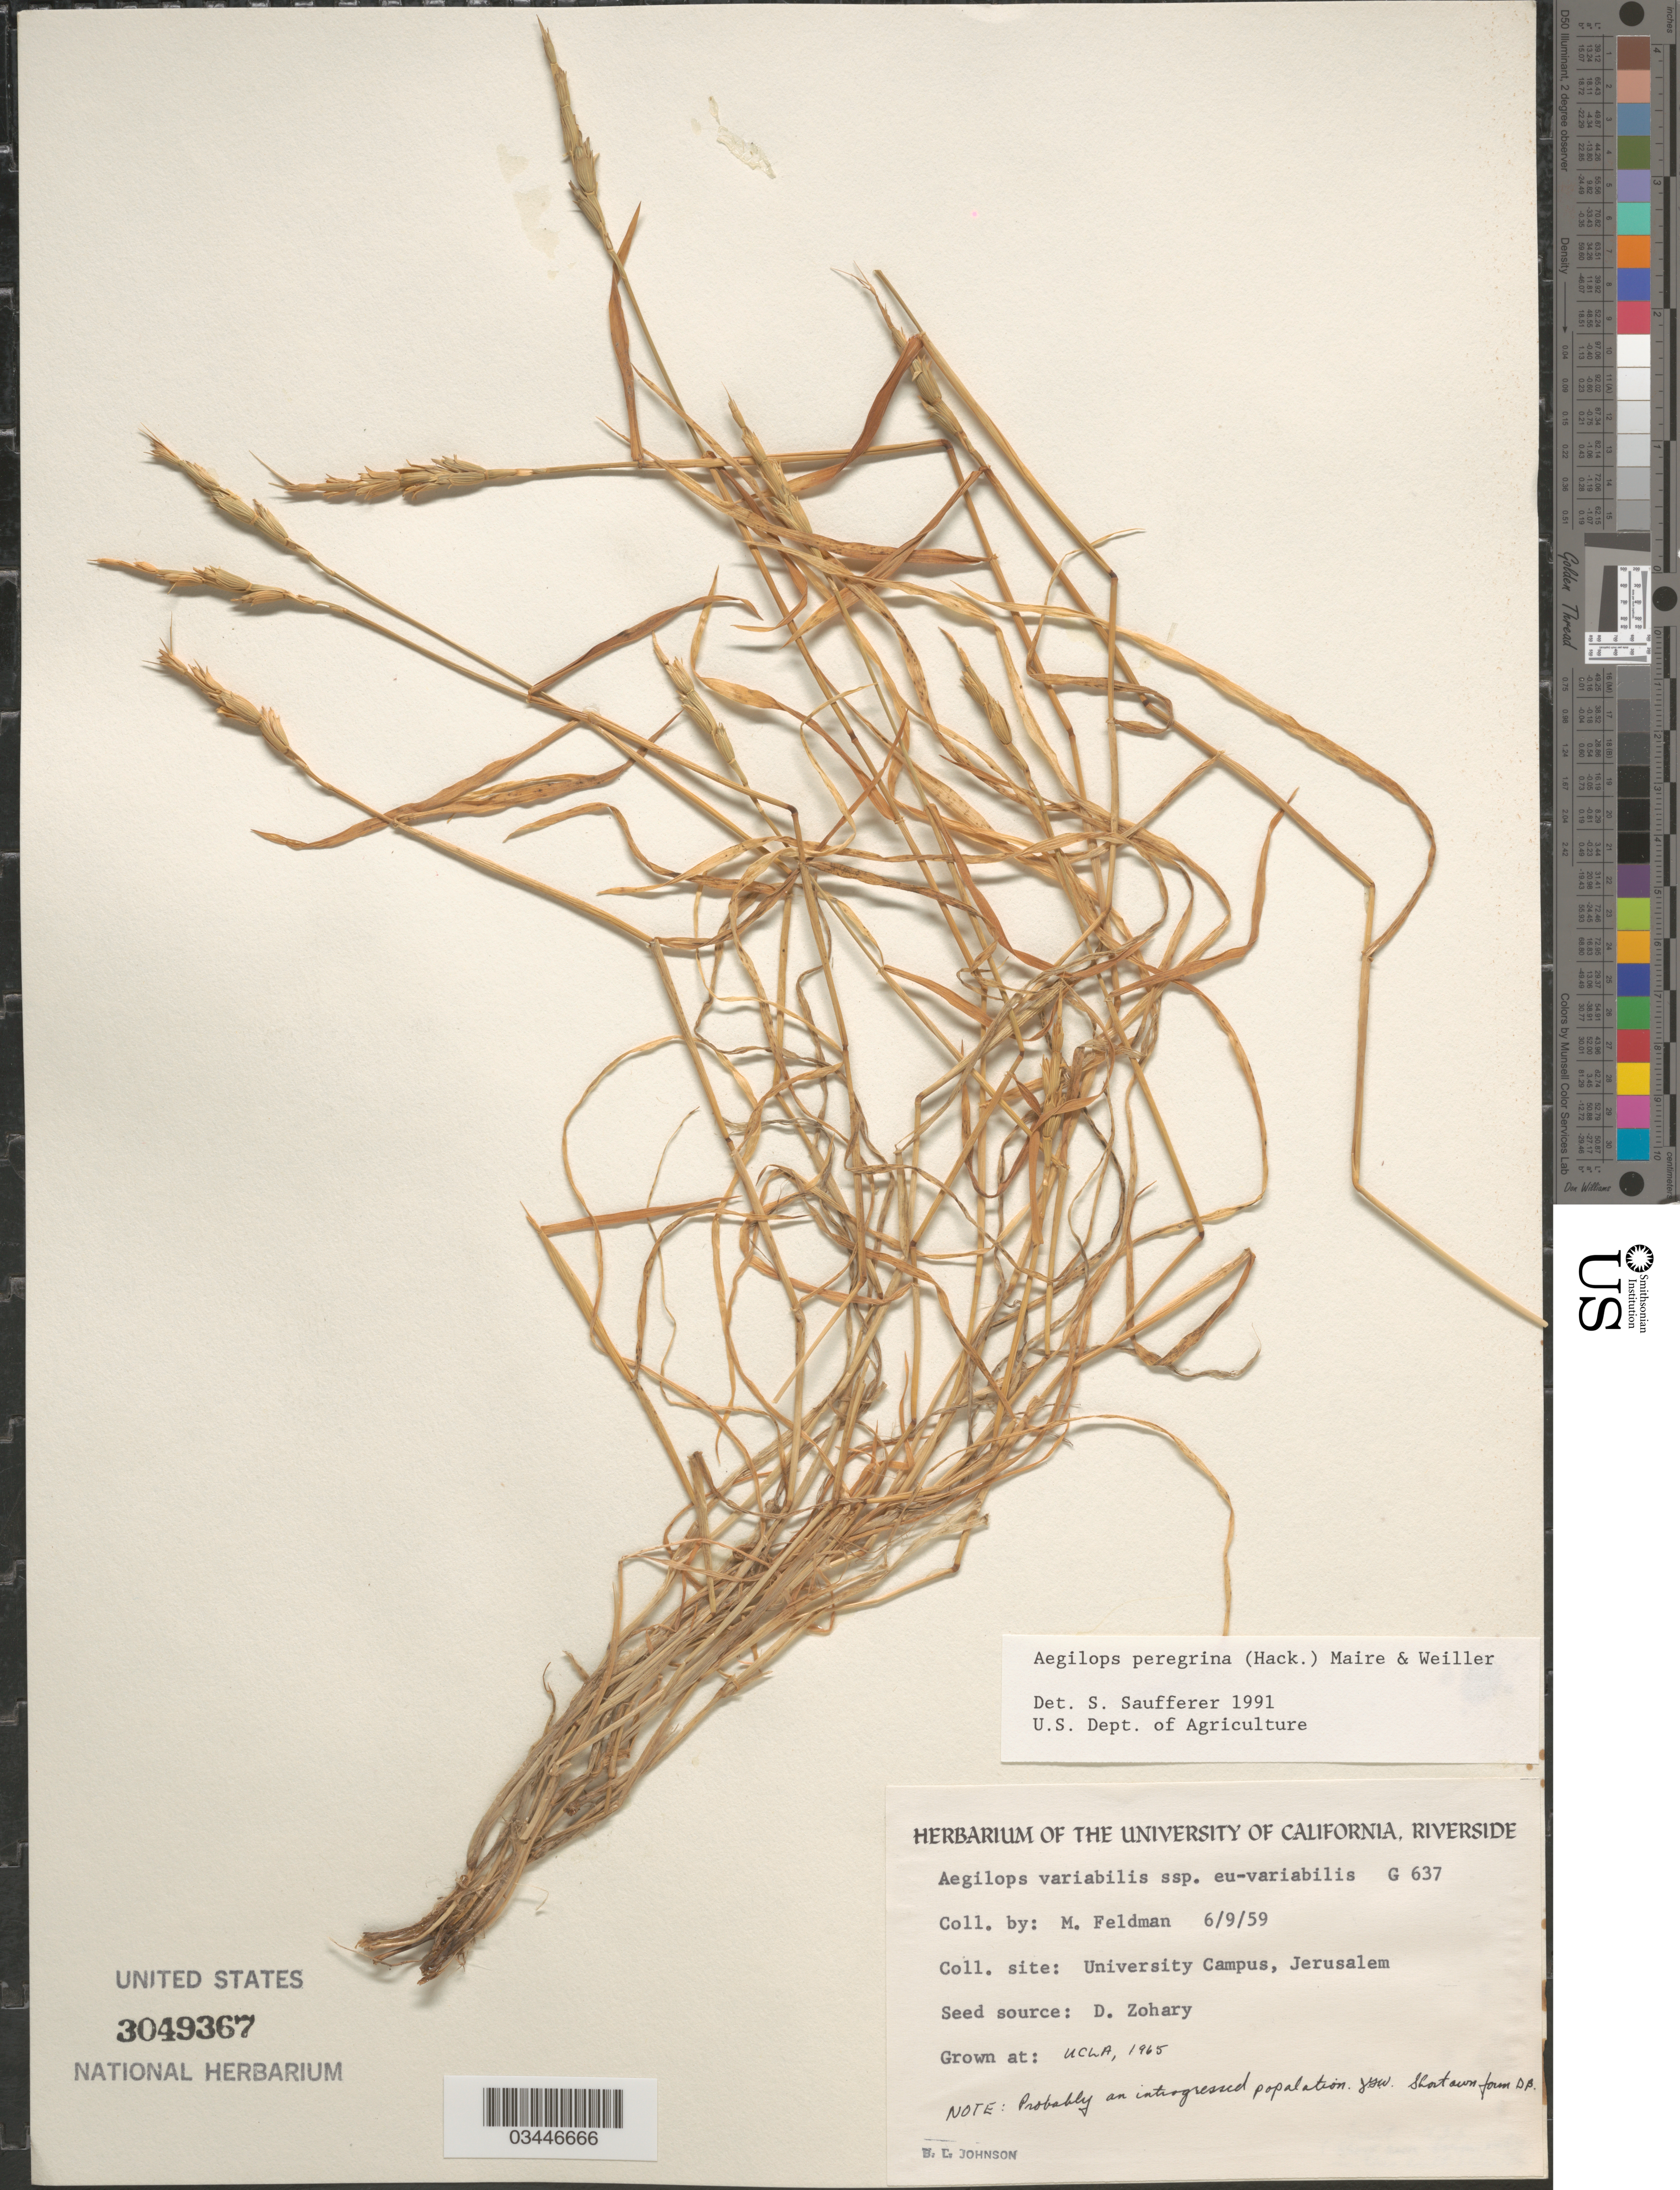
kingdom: Plantae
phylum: Tracheophyta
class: Liliopsida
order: Poales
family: Poaceae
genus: Aegilops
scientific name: Aegilops peregrina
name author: (Hack.) Eig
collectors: B. Johnson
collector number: G637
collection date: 1965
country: United States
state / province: California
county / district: Los Angeles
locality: UCLA.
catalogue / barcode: US 3049367